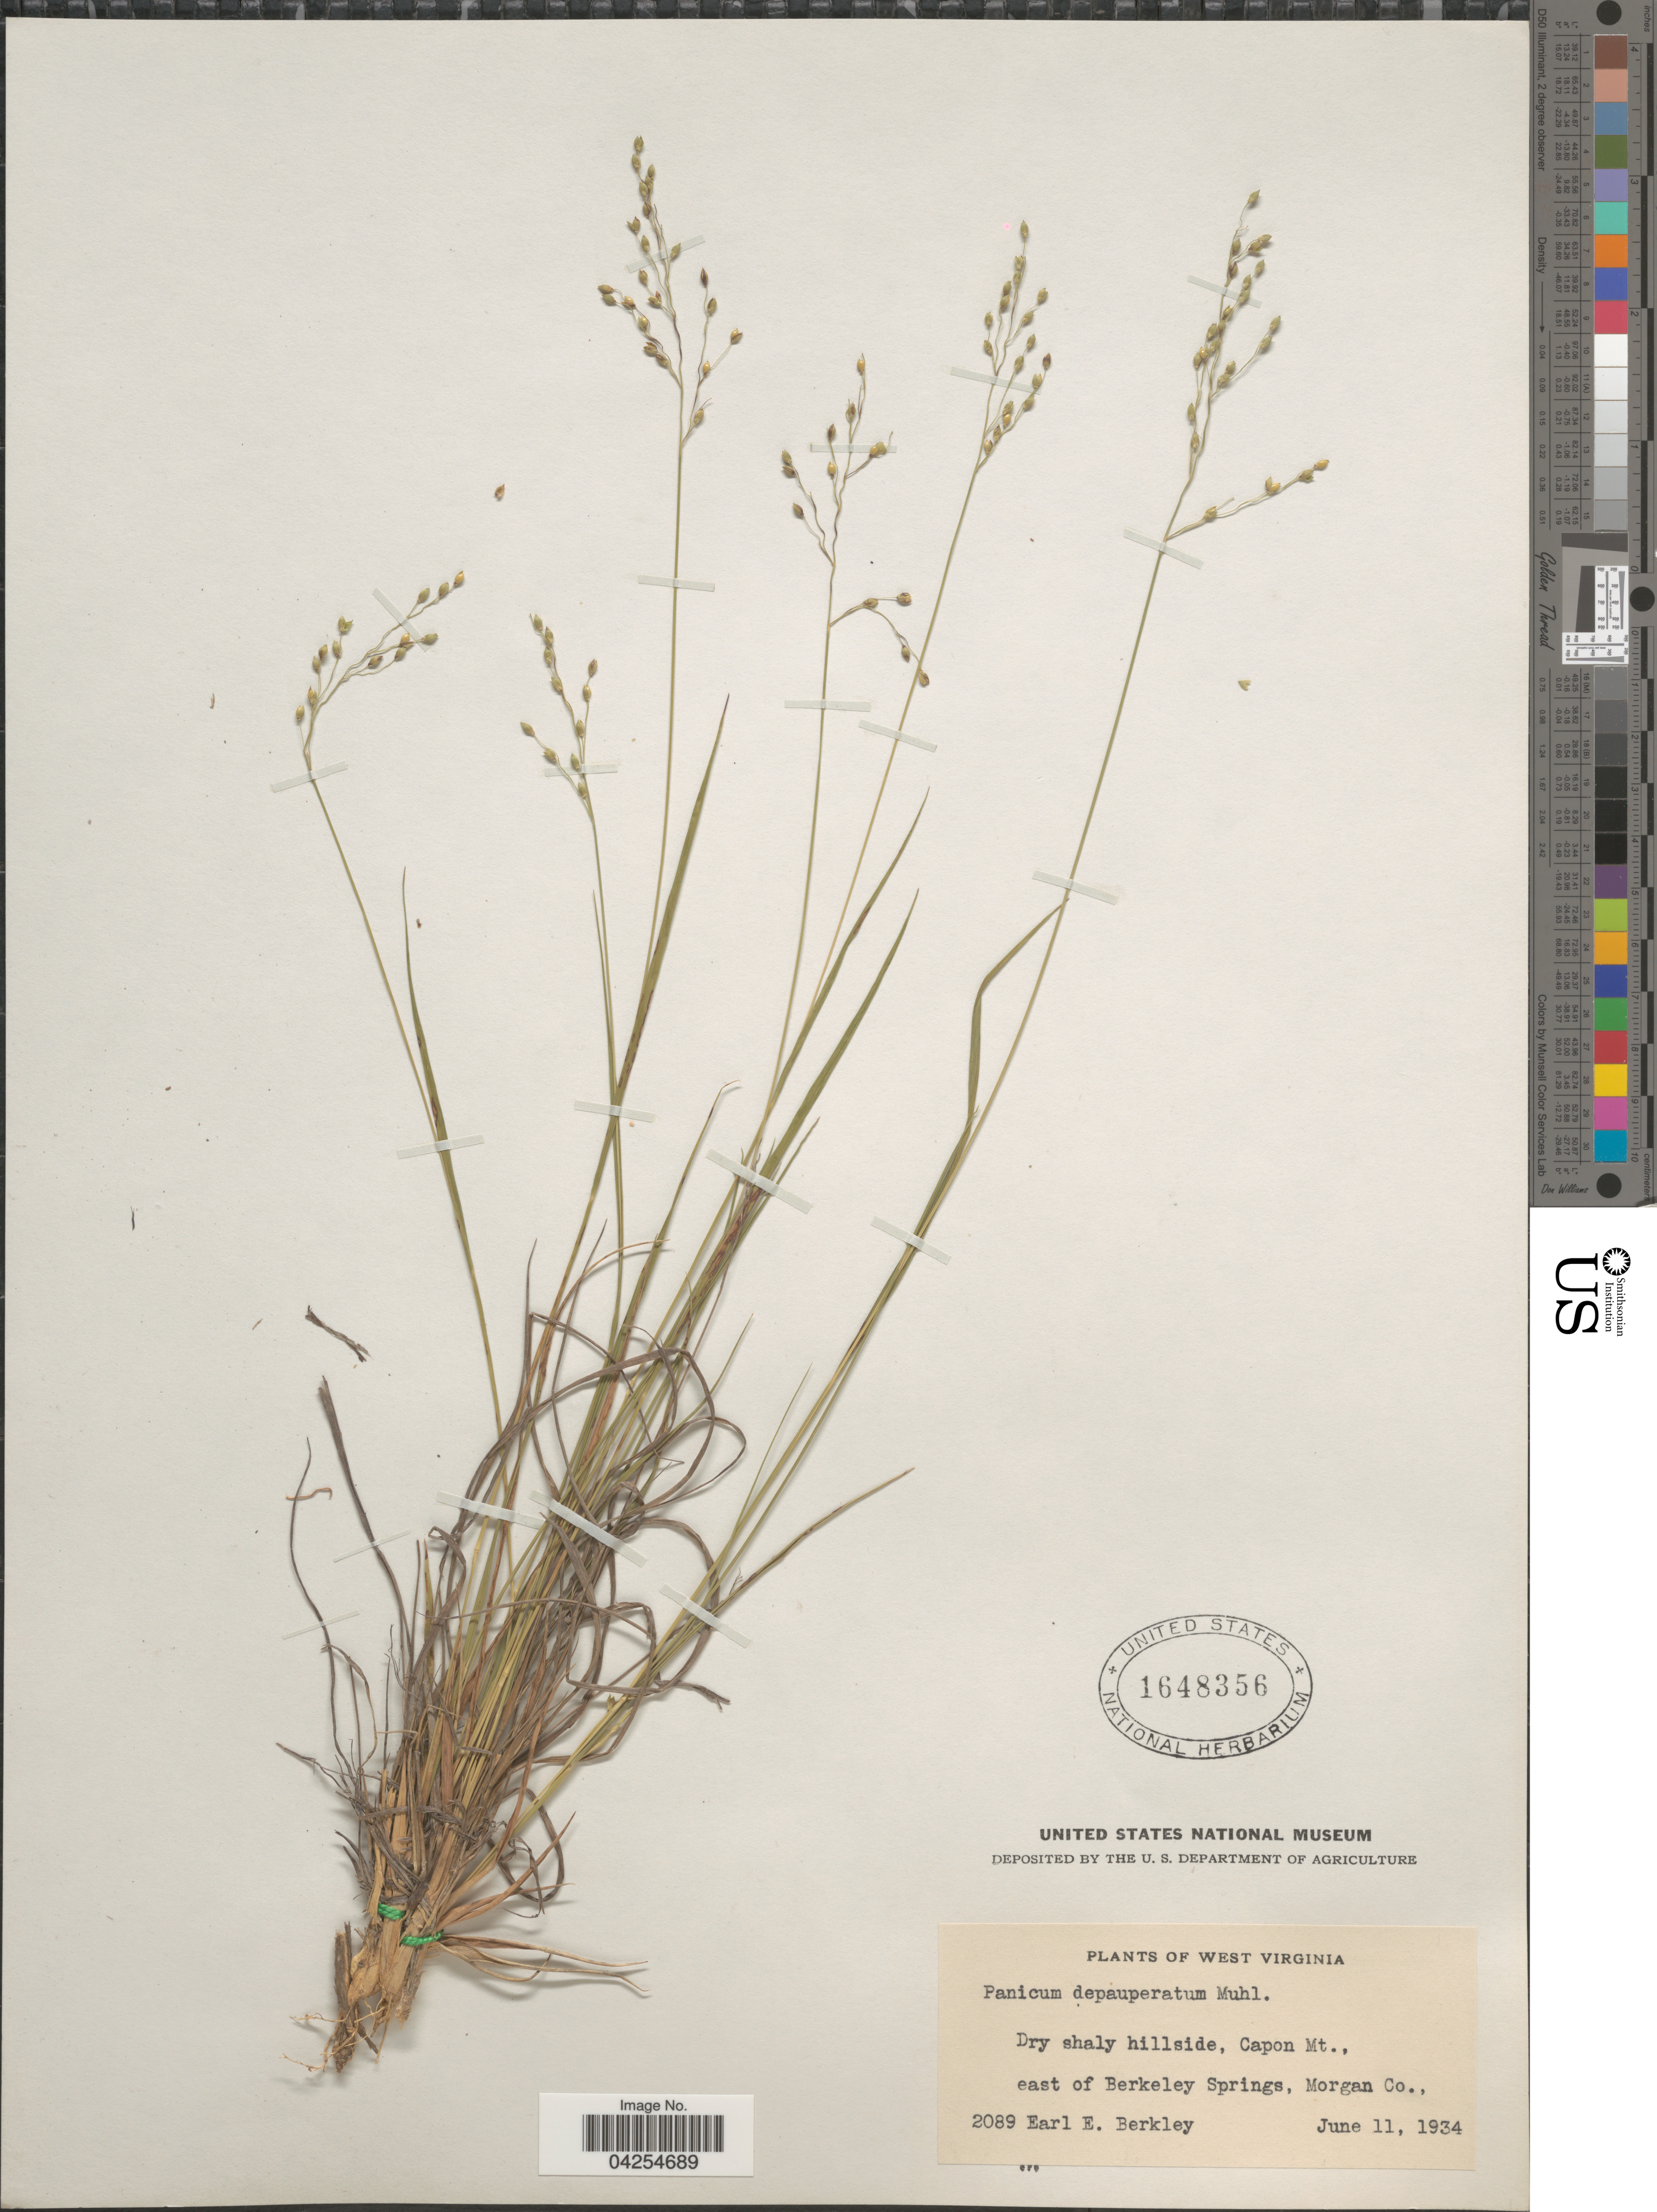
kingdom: Plantae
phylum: Tracheophyta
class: Liliopsida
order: Poales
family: Poaceae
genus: Dichanthelium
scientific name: Dichanthelium depauperatum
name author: (Muhl.) Gould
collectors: E. Berkley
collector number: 2089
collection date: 1934-06-11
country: United States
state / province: West Virginia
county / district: Morgan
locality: Dry shaly hillside, Capon Mt., east of Berkeley Springs, Morgan Co.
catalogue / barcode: US 1648356